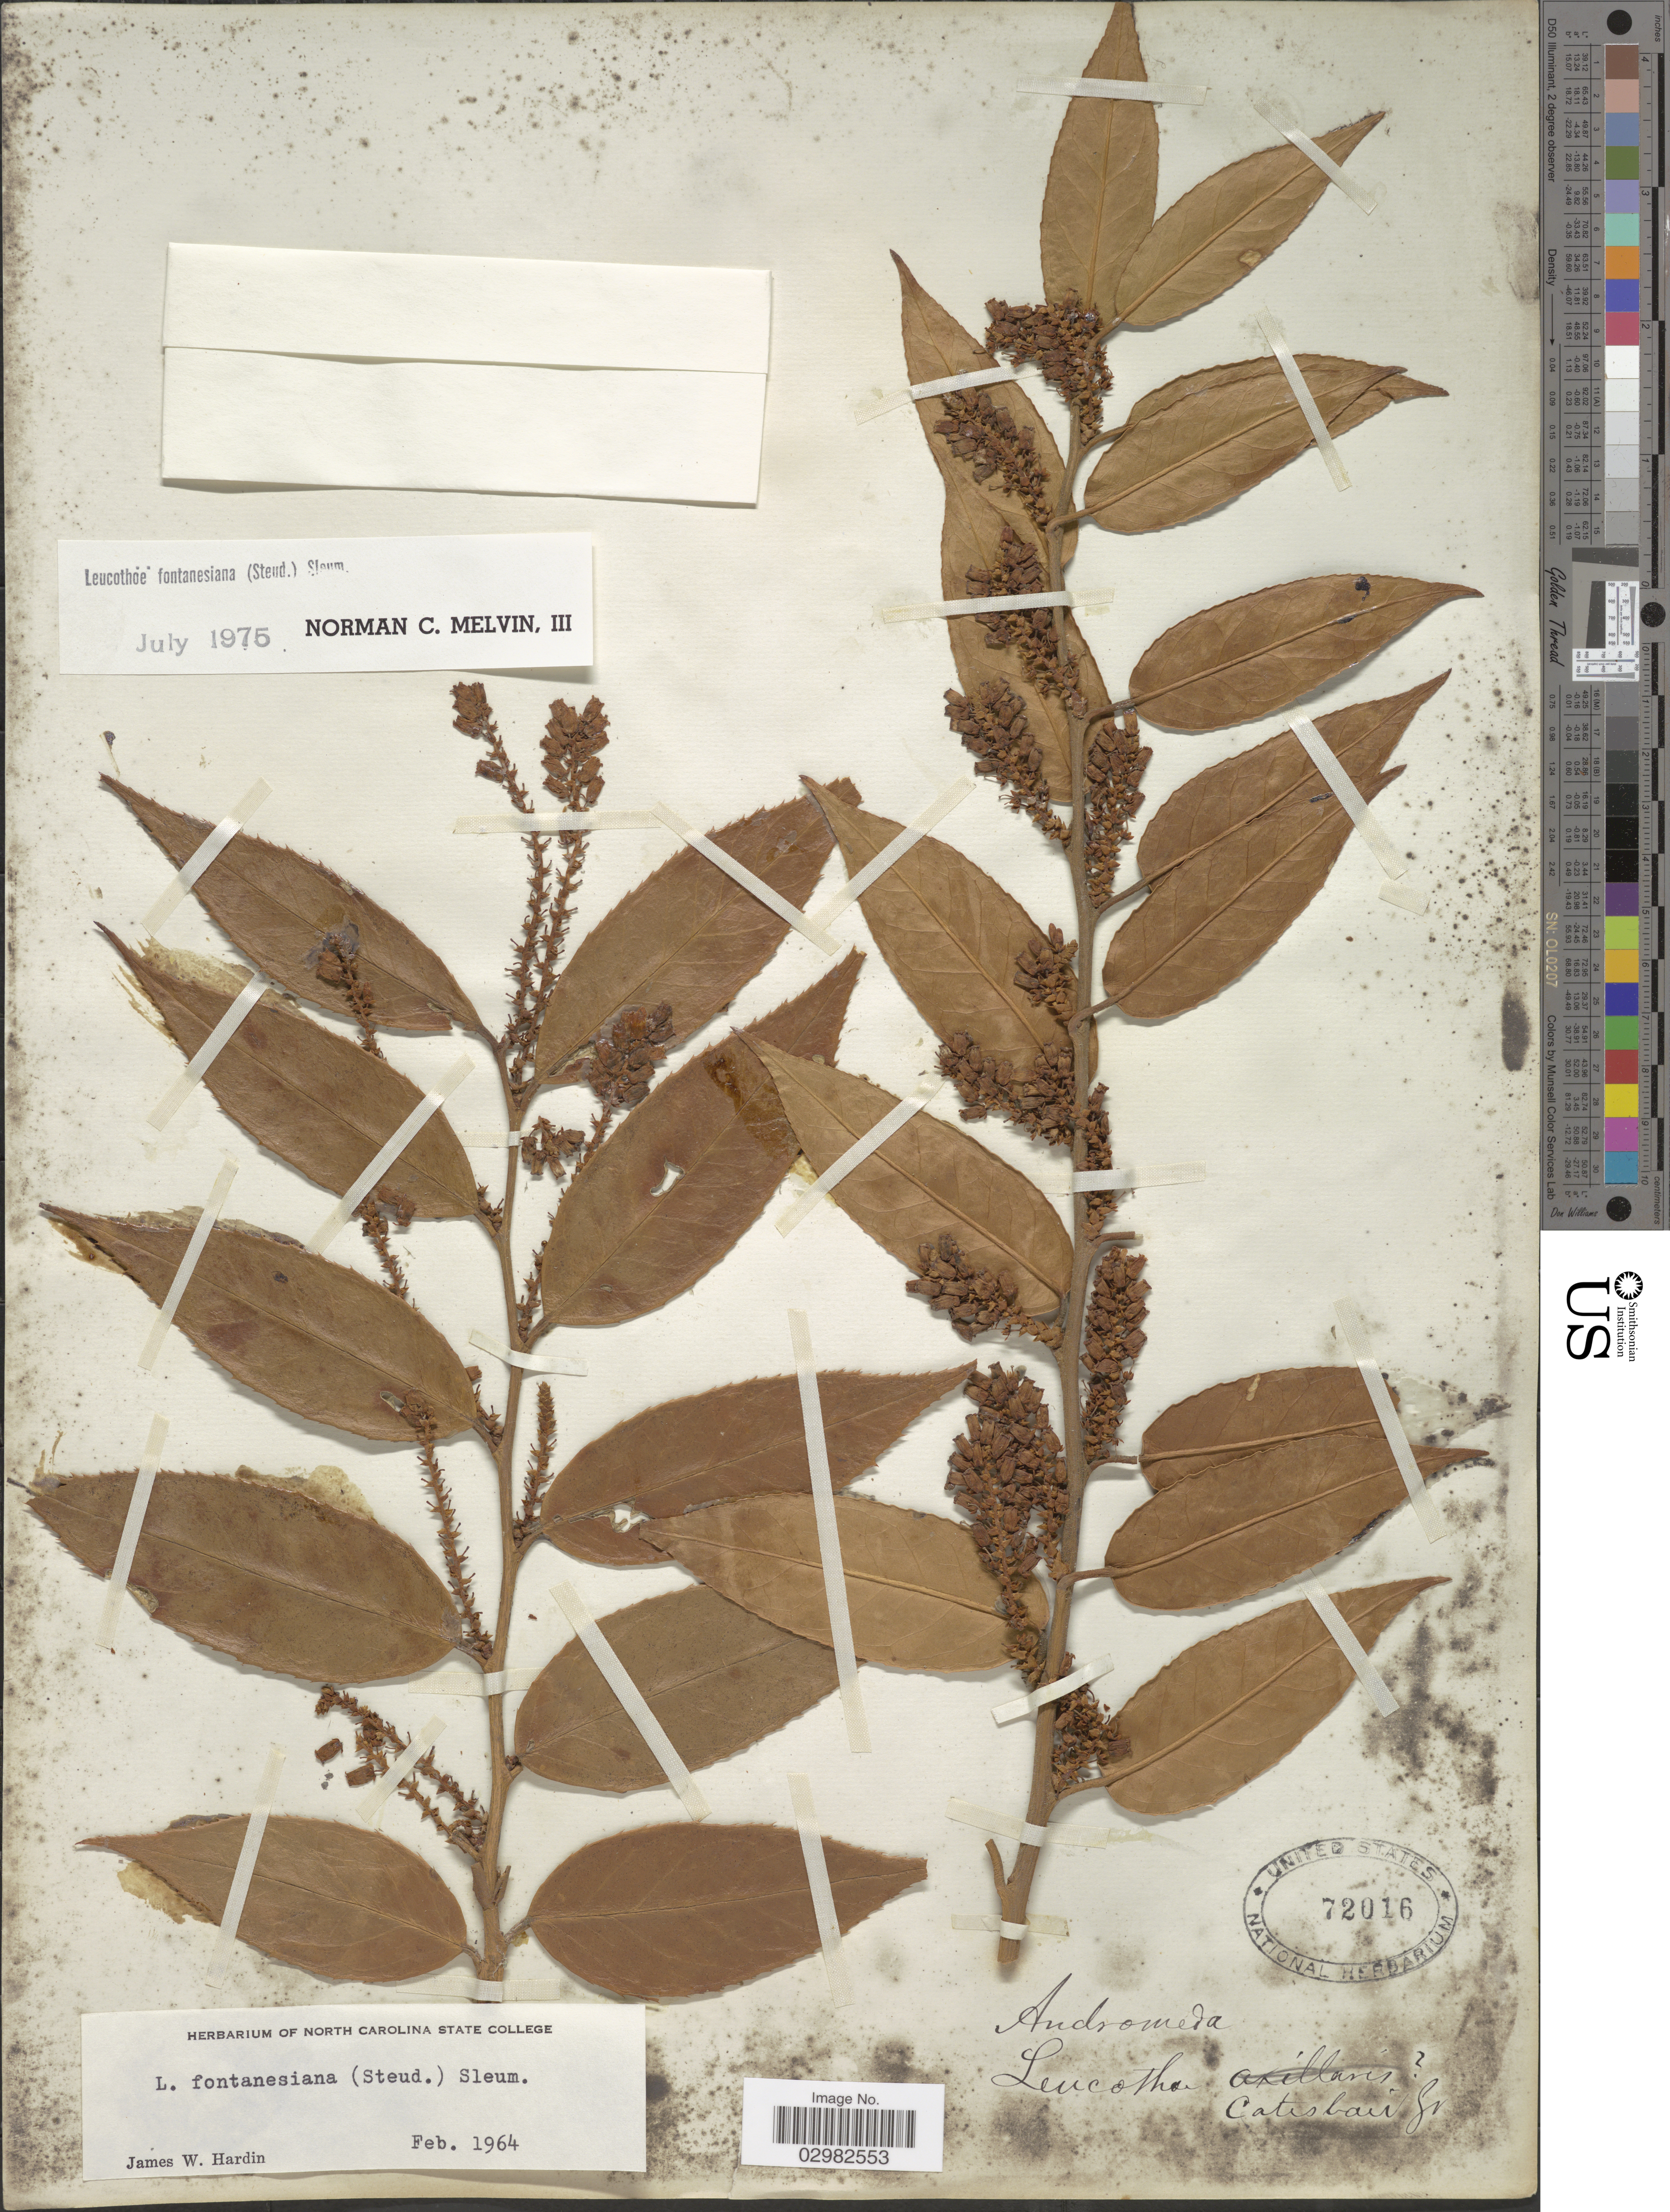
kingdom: Plantae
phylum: Tracheophyta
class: Magnoliopsida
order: Ericales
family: Ericaceae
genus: Leucothoe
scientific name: Leucothoë fontanesiana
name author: (Steud.) Sleumer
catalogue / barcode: US 72016